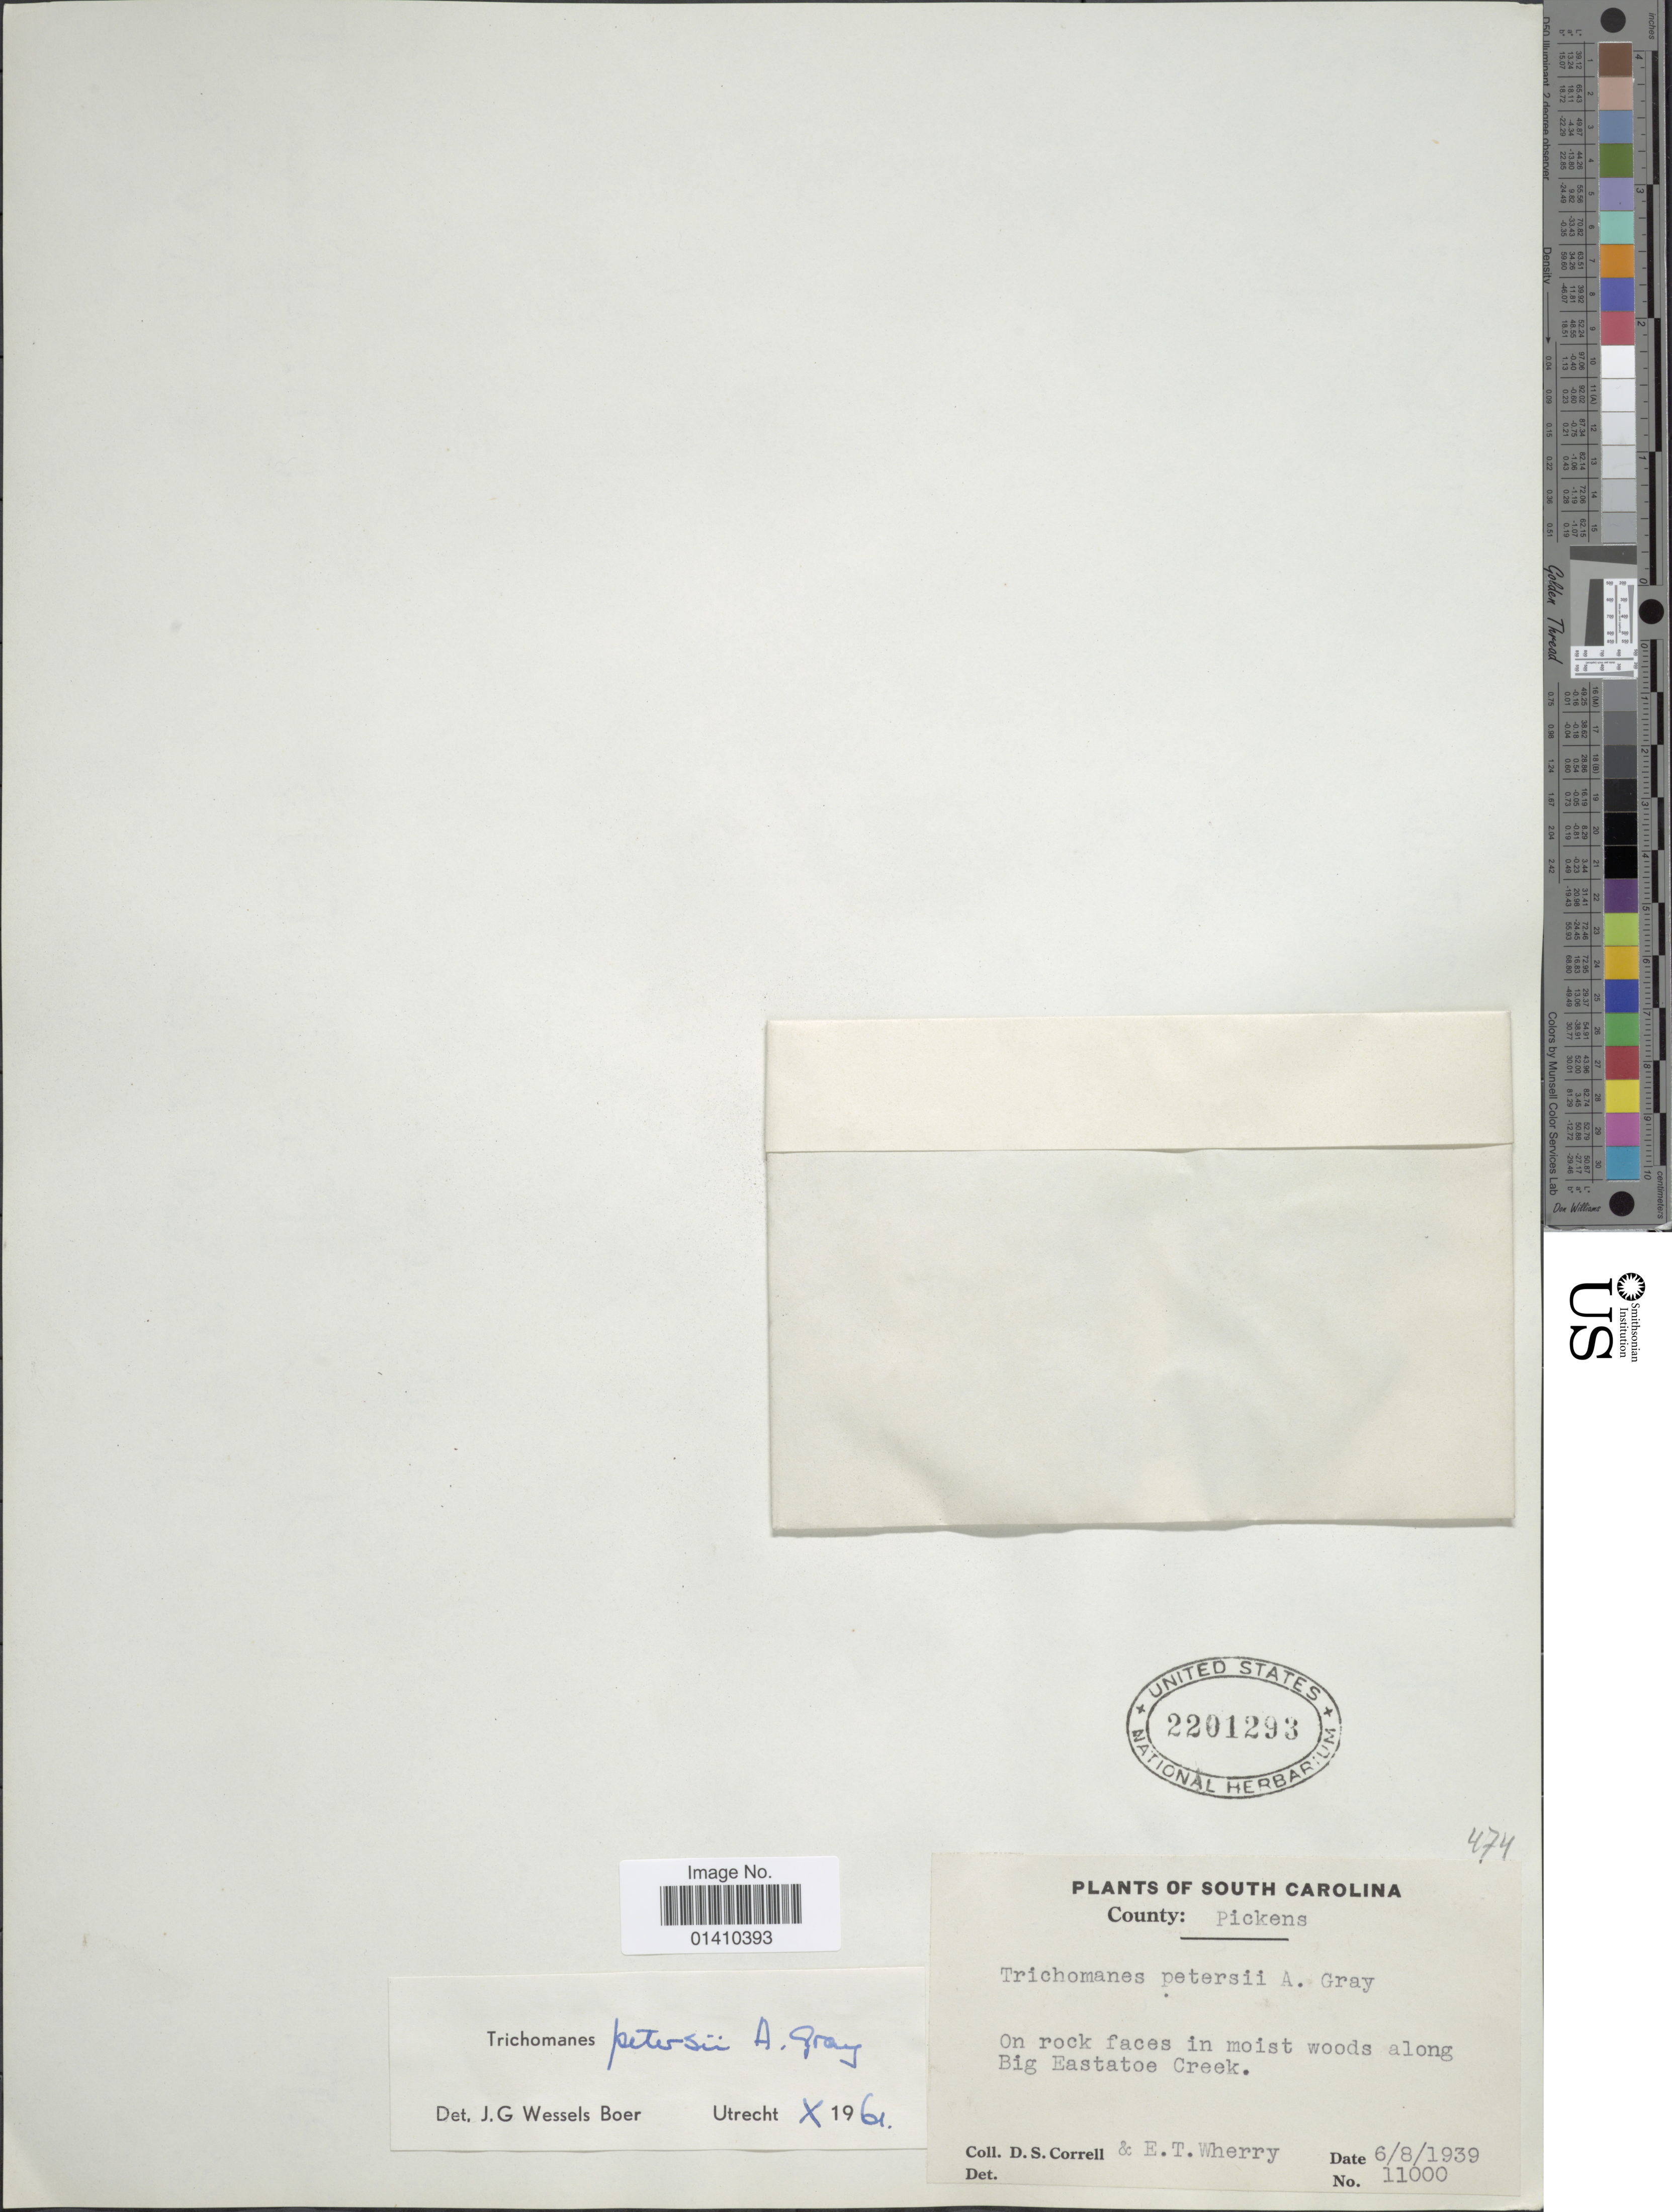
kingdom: Plantae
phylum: Tracheophyta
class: Polypodiopsida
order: Hymenophyllales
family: Hymenophyllaceae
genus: Didymoglossum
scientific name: Didymoglossum petersii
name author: (A. Gray) Copel.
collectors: D. S. Correll & E. T. Wherry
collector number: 11000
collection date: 1939-08-06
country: United States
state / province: South Carolina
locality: County Pickens: On rock faces in moist woods along. Big Eastatoe Creek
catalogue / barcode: US 2201293